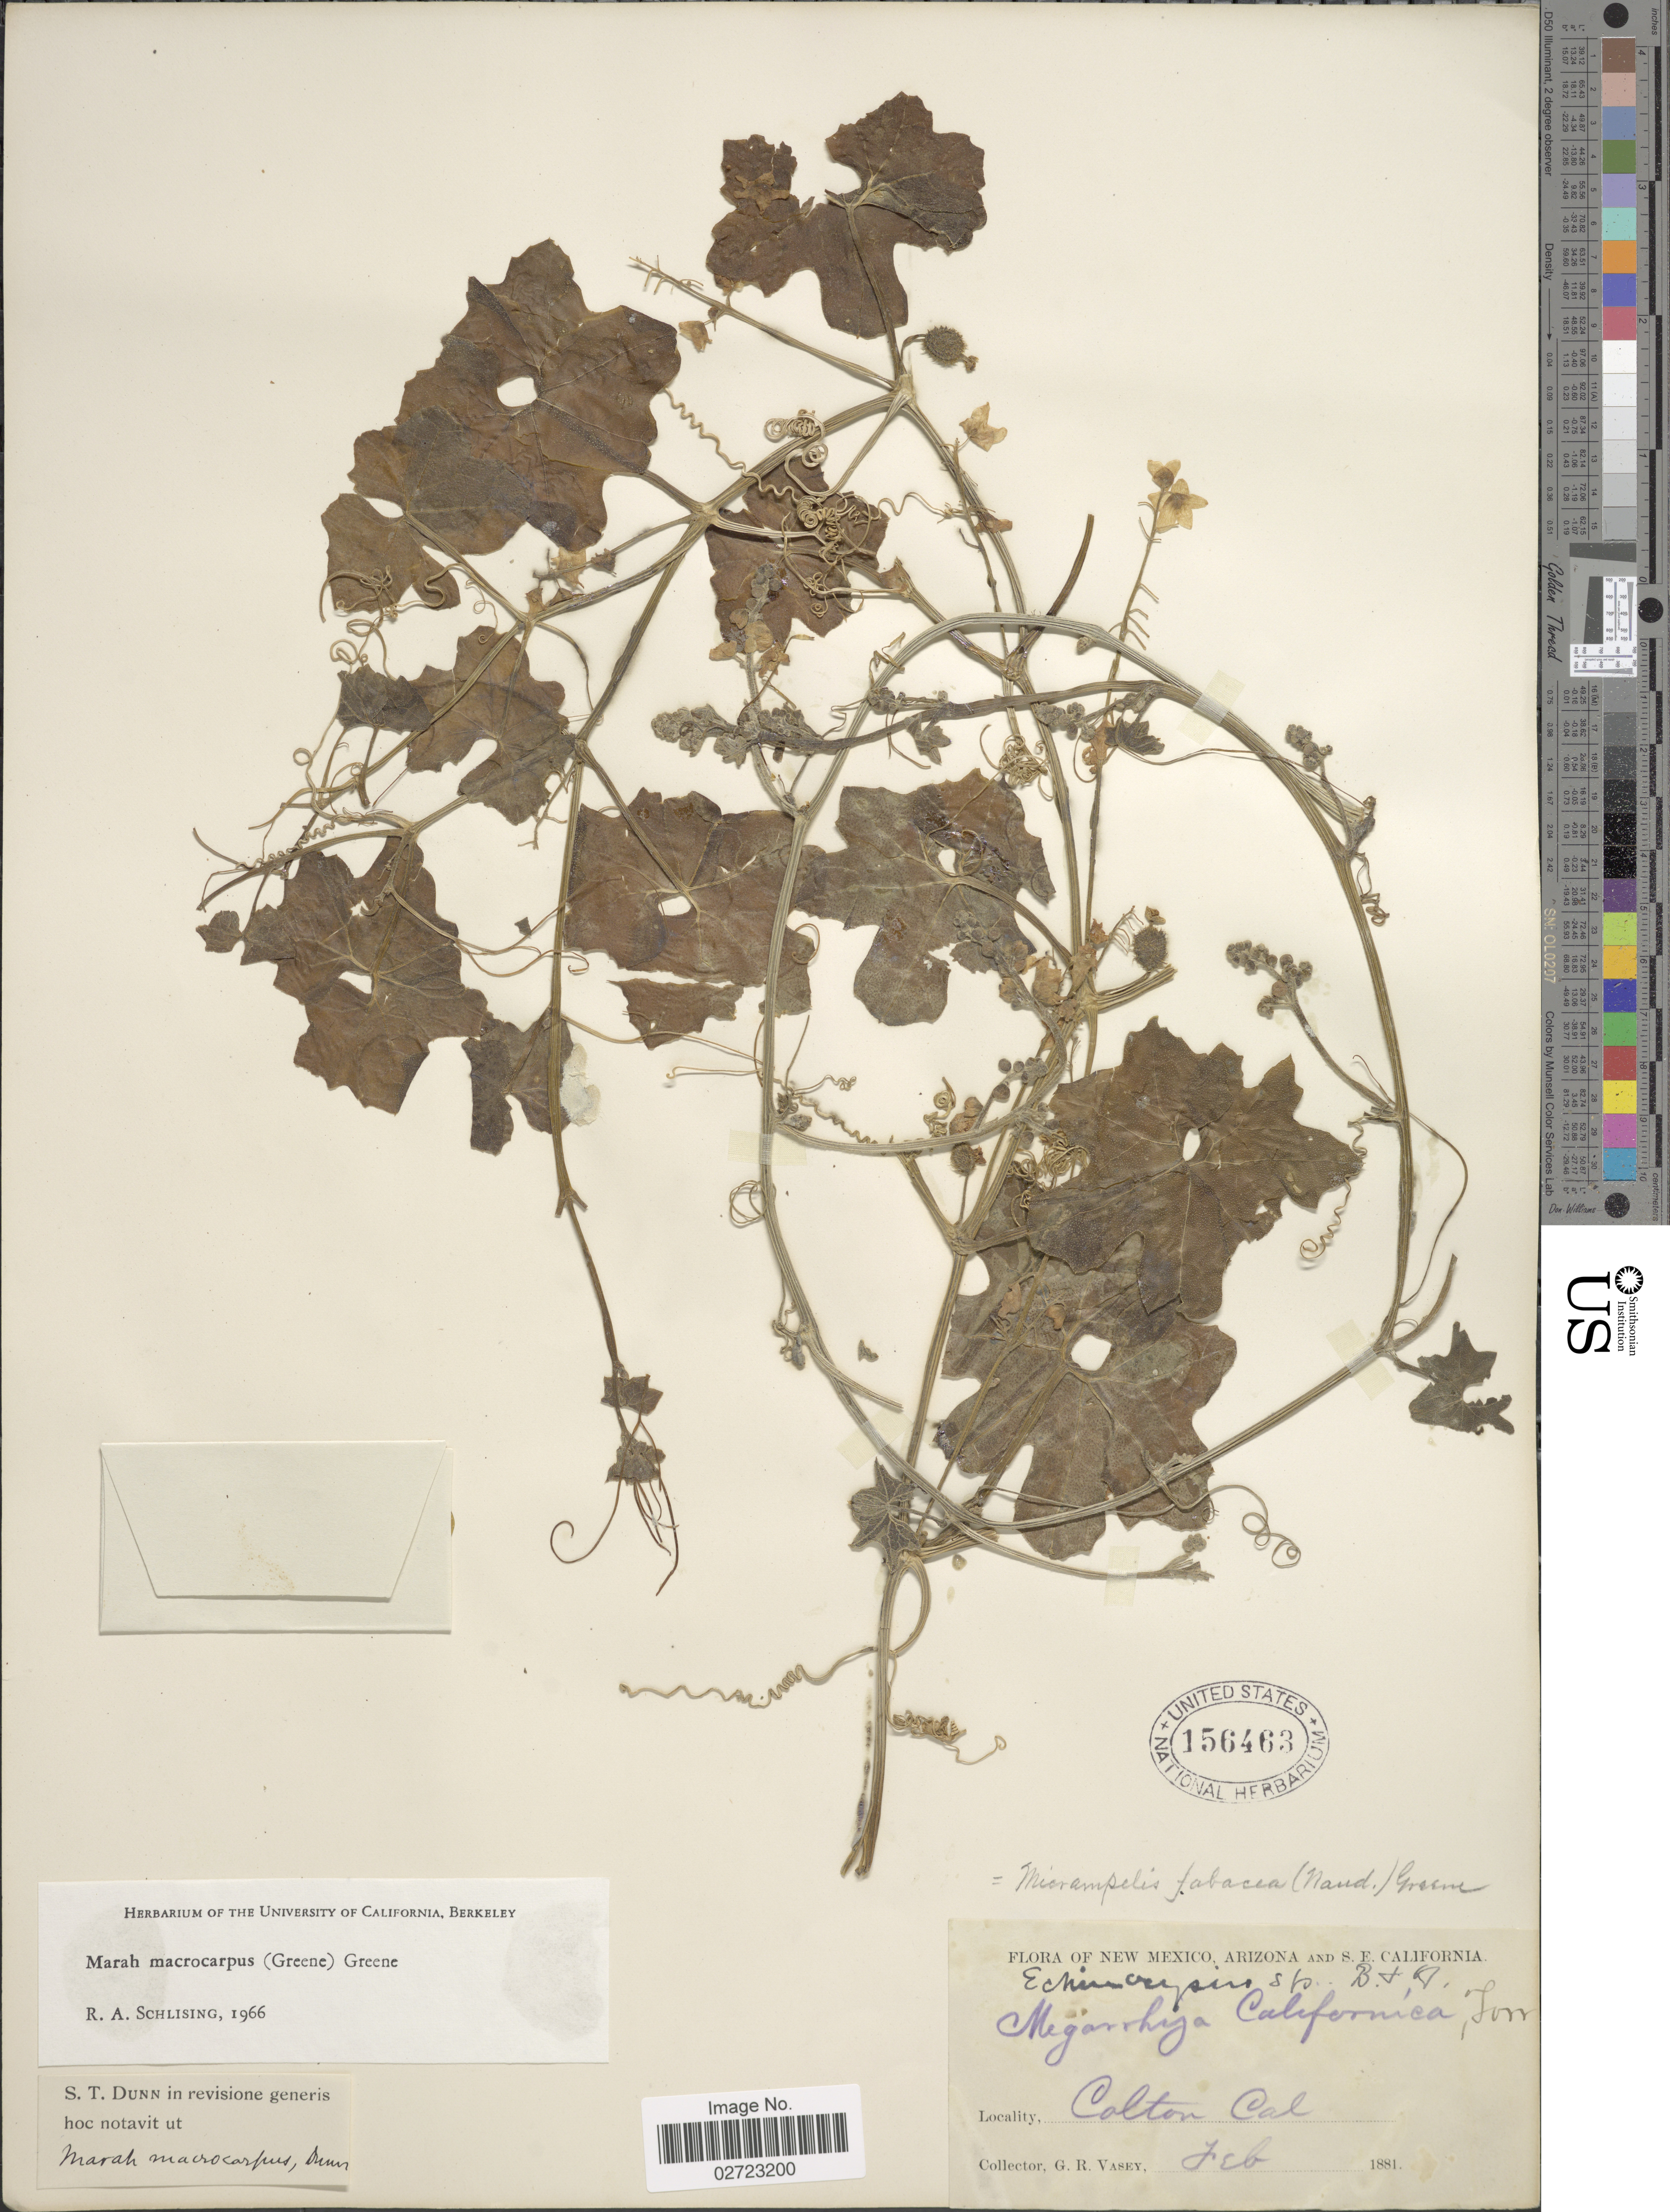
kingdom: Plantae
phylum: Tracheophyta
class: Magnoliopsida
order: Cucurbitales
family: Cucurbitaceae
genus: Marah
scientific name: Marah macrocarpa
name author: (Greene) Greene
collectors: G. R. Vasey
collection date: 1881-02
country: United States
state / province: California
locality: S.E. California, Colton.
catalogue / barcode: US 156463